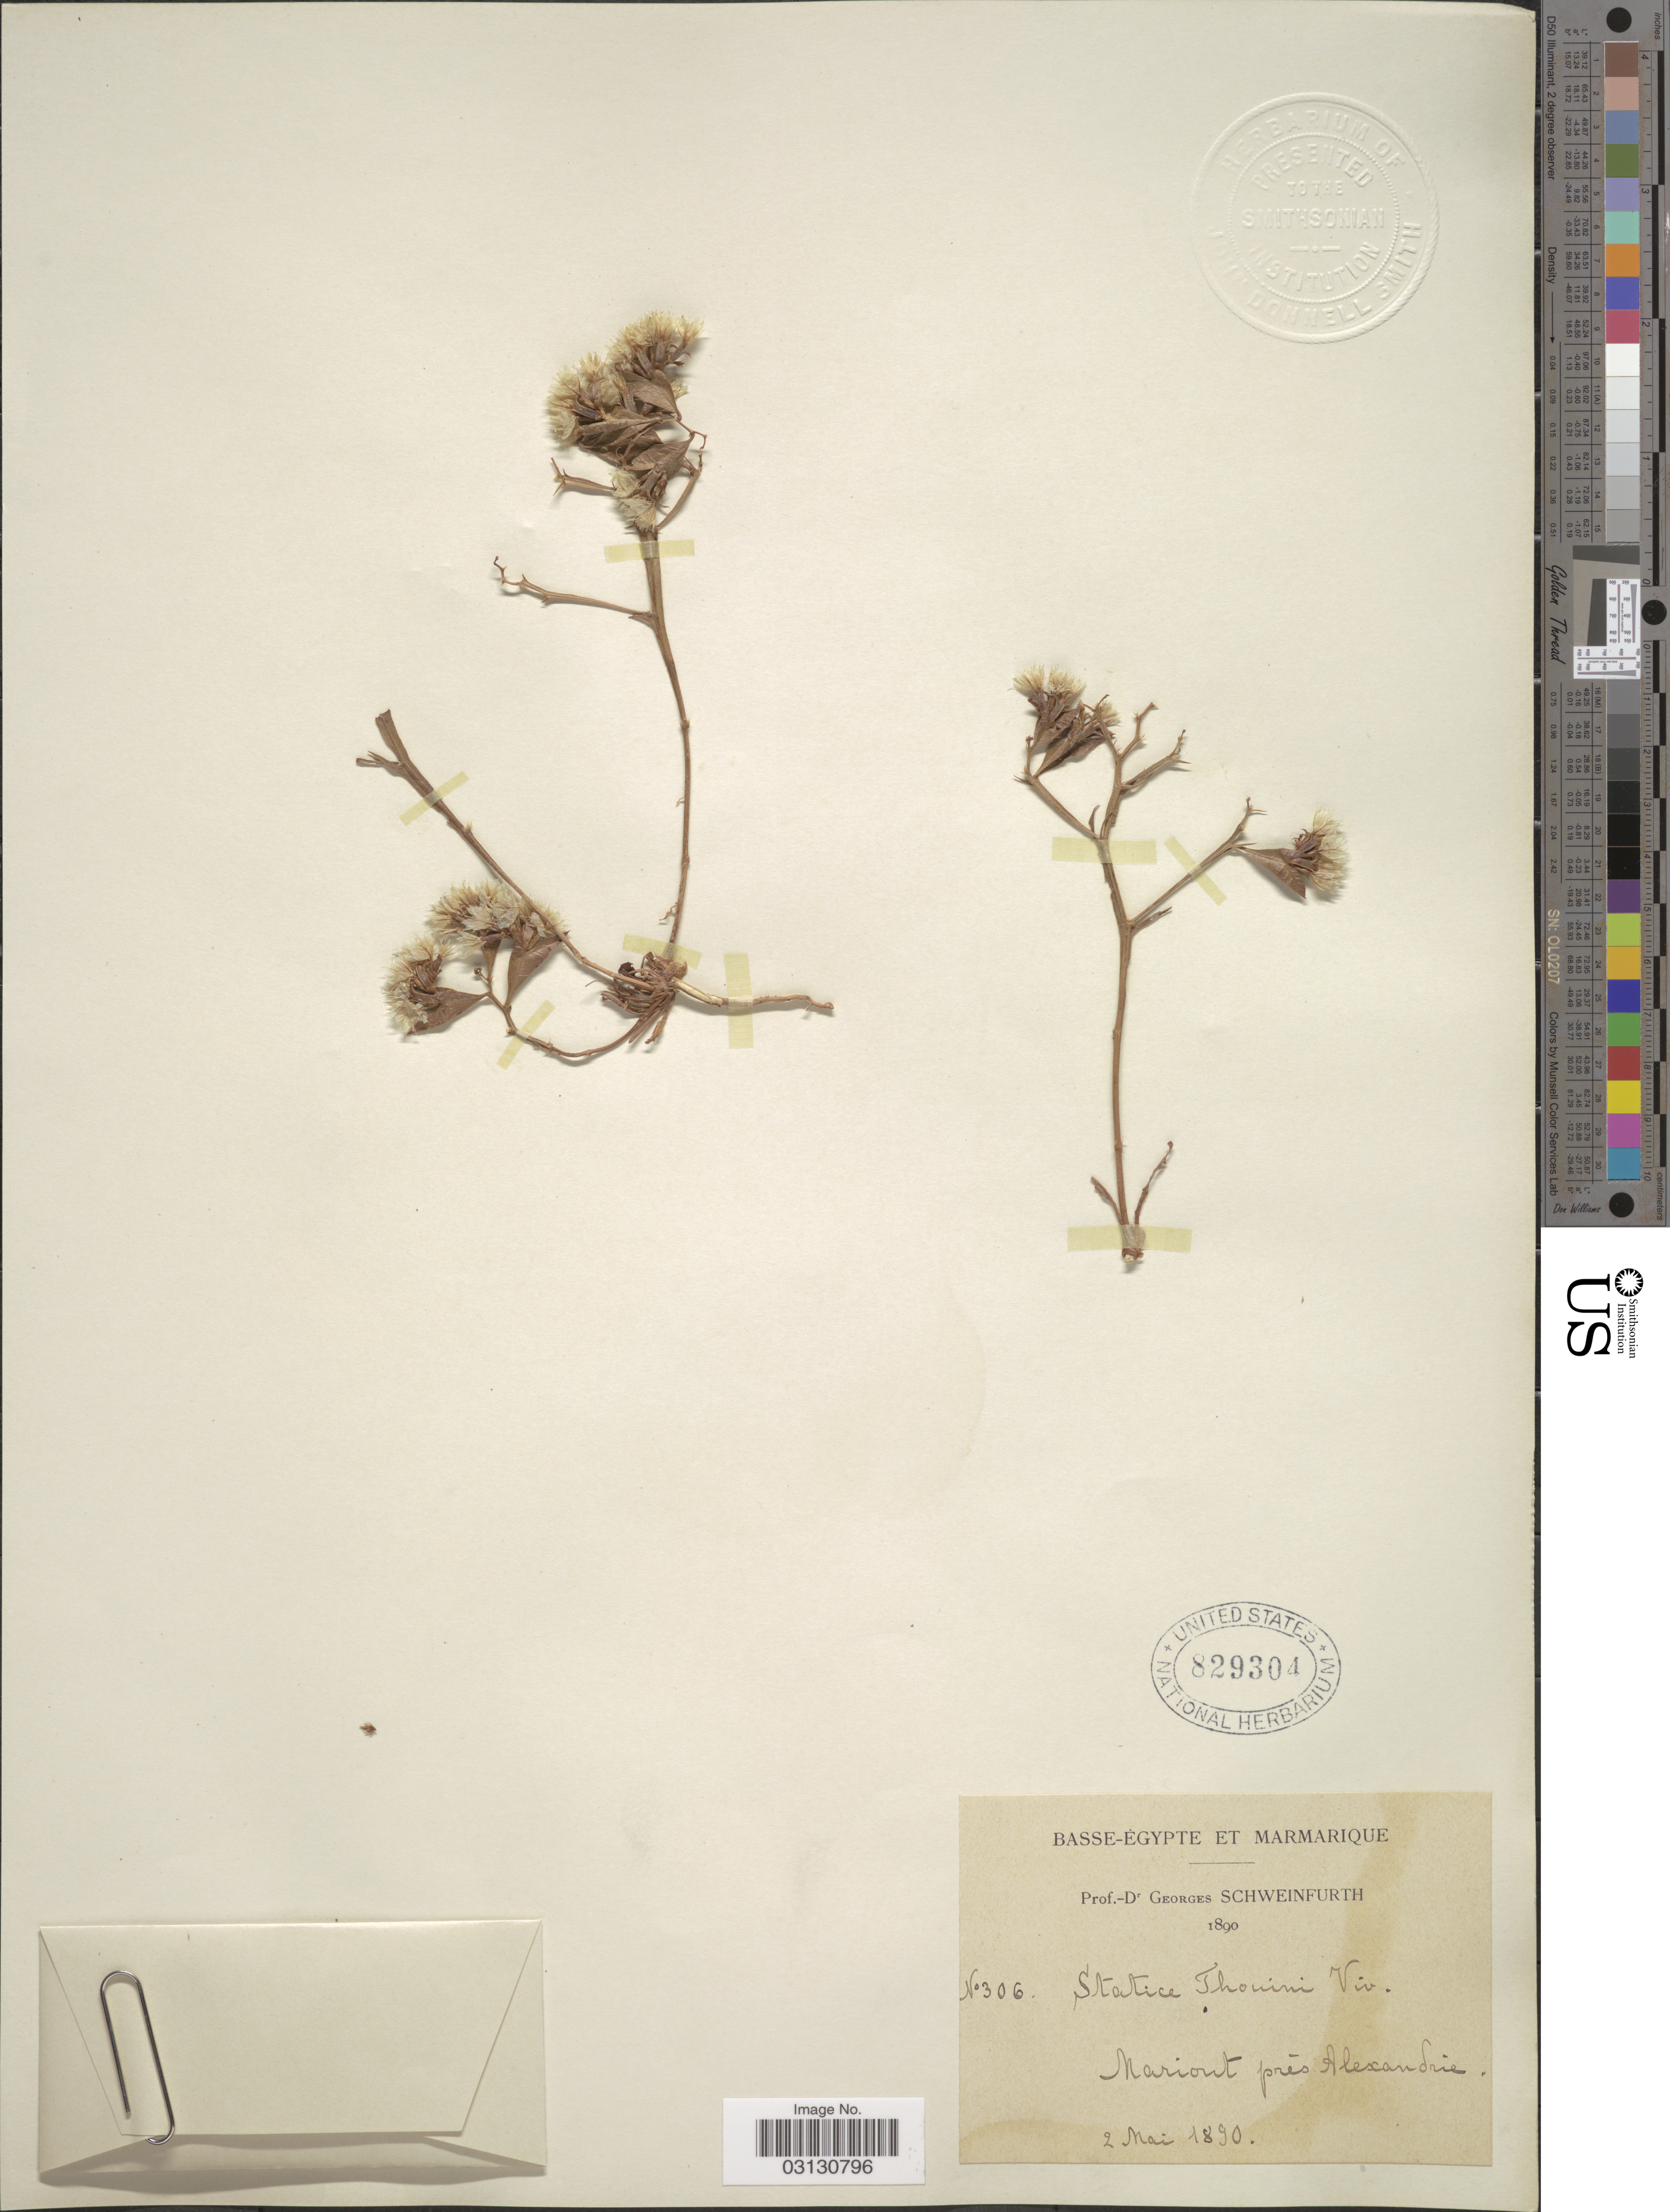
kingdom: Plantae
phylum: Tracheophyta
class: Magnoliopsida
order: Caryophyllales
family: Plumbaginaceae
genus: Limonium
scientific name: Limonium thouinii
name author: Kuntze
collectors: G. A. Schweinfurth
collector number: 306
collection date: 1890-05-02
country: Egypt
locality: Basse-Egypte et Marmarique, Mariout prés Alexandrie.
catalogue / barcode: US 829304